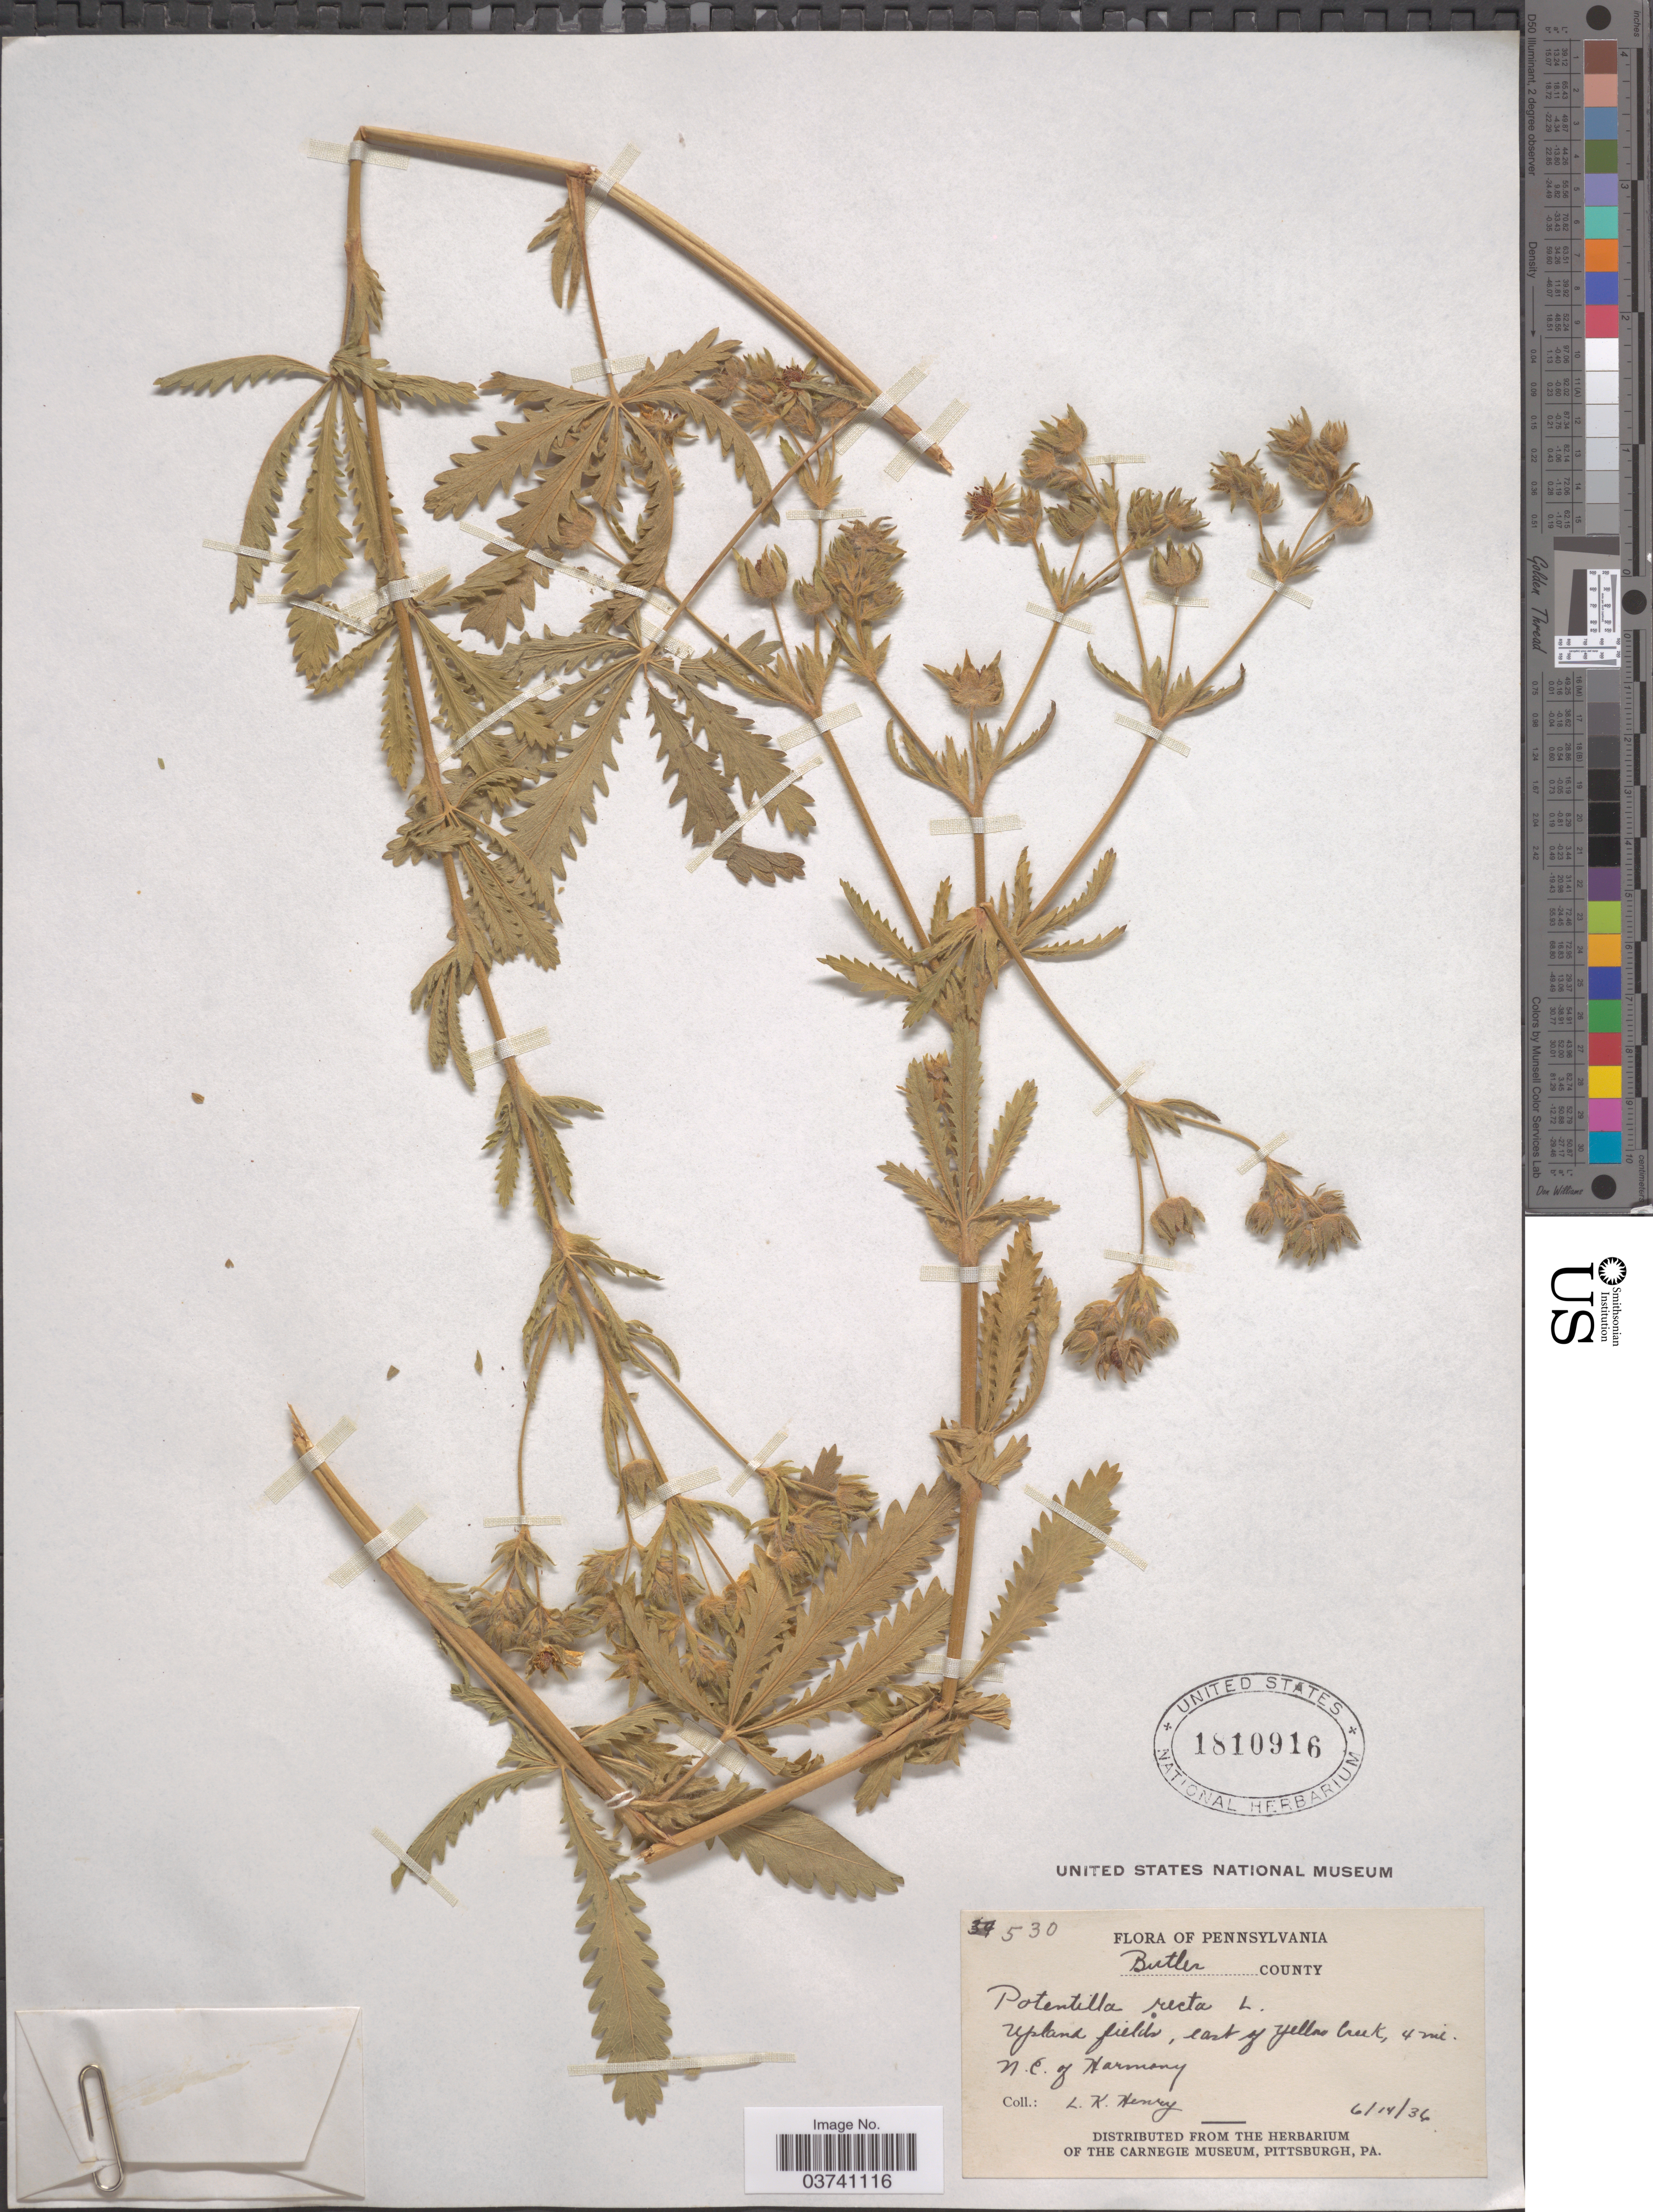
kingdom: Plantae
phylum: Tracheophyta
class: Magnoliopsida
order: Rosales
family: Rosaceae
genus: Potentilla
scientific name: Potentilla recta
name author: L.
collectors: L. K. Henry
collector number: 530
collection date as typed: Transcribed d/m/y: 14/6/36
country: United States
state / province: Pennsylvania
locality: Butler County. Upland fields, east of Yellow Creek, 4 mi. N. E. of Harmony.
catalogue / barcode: US 1810916